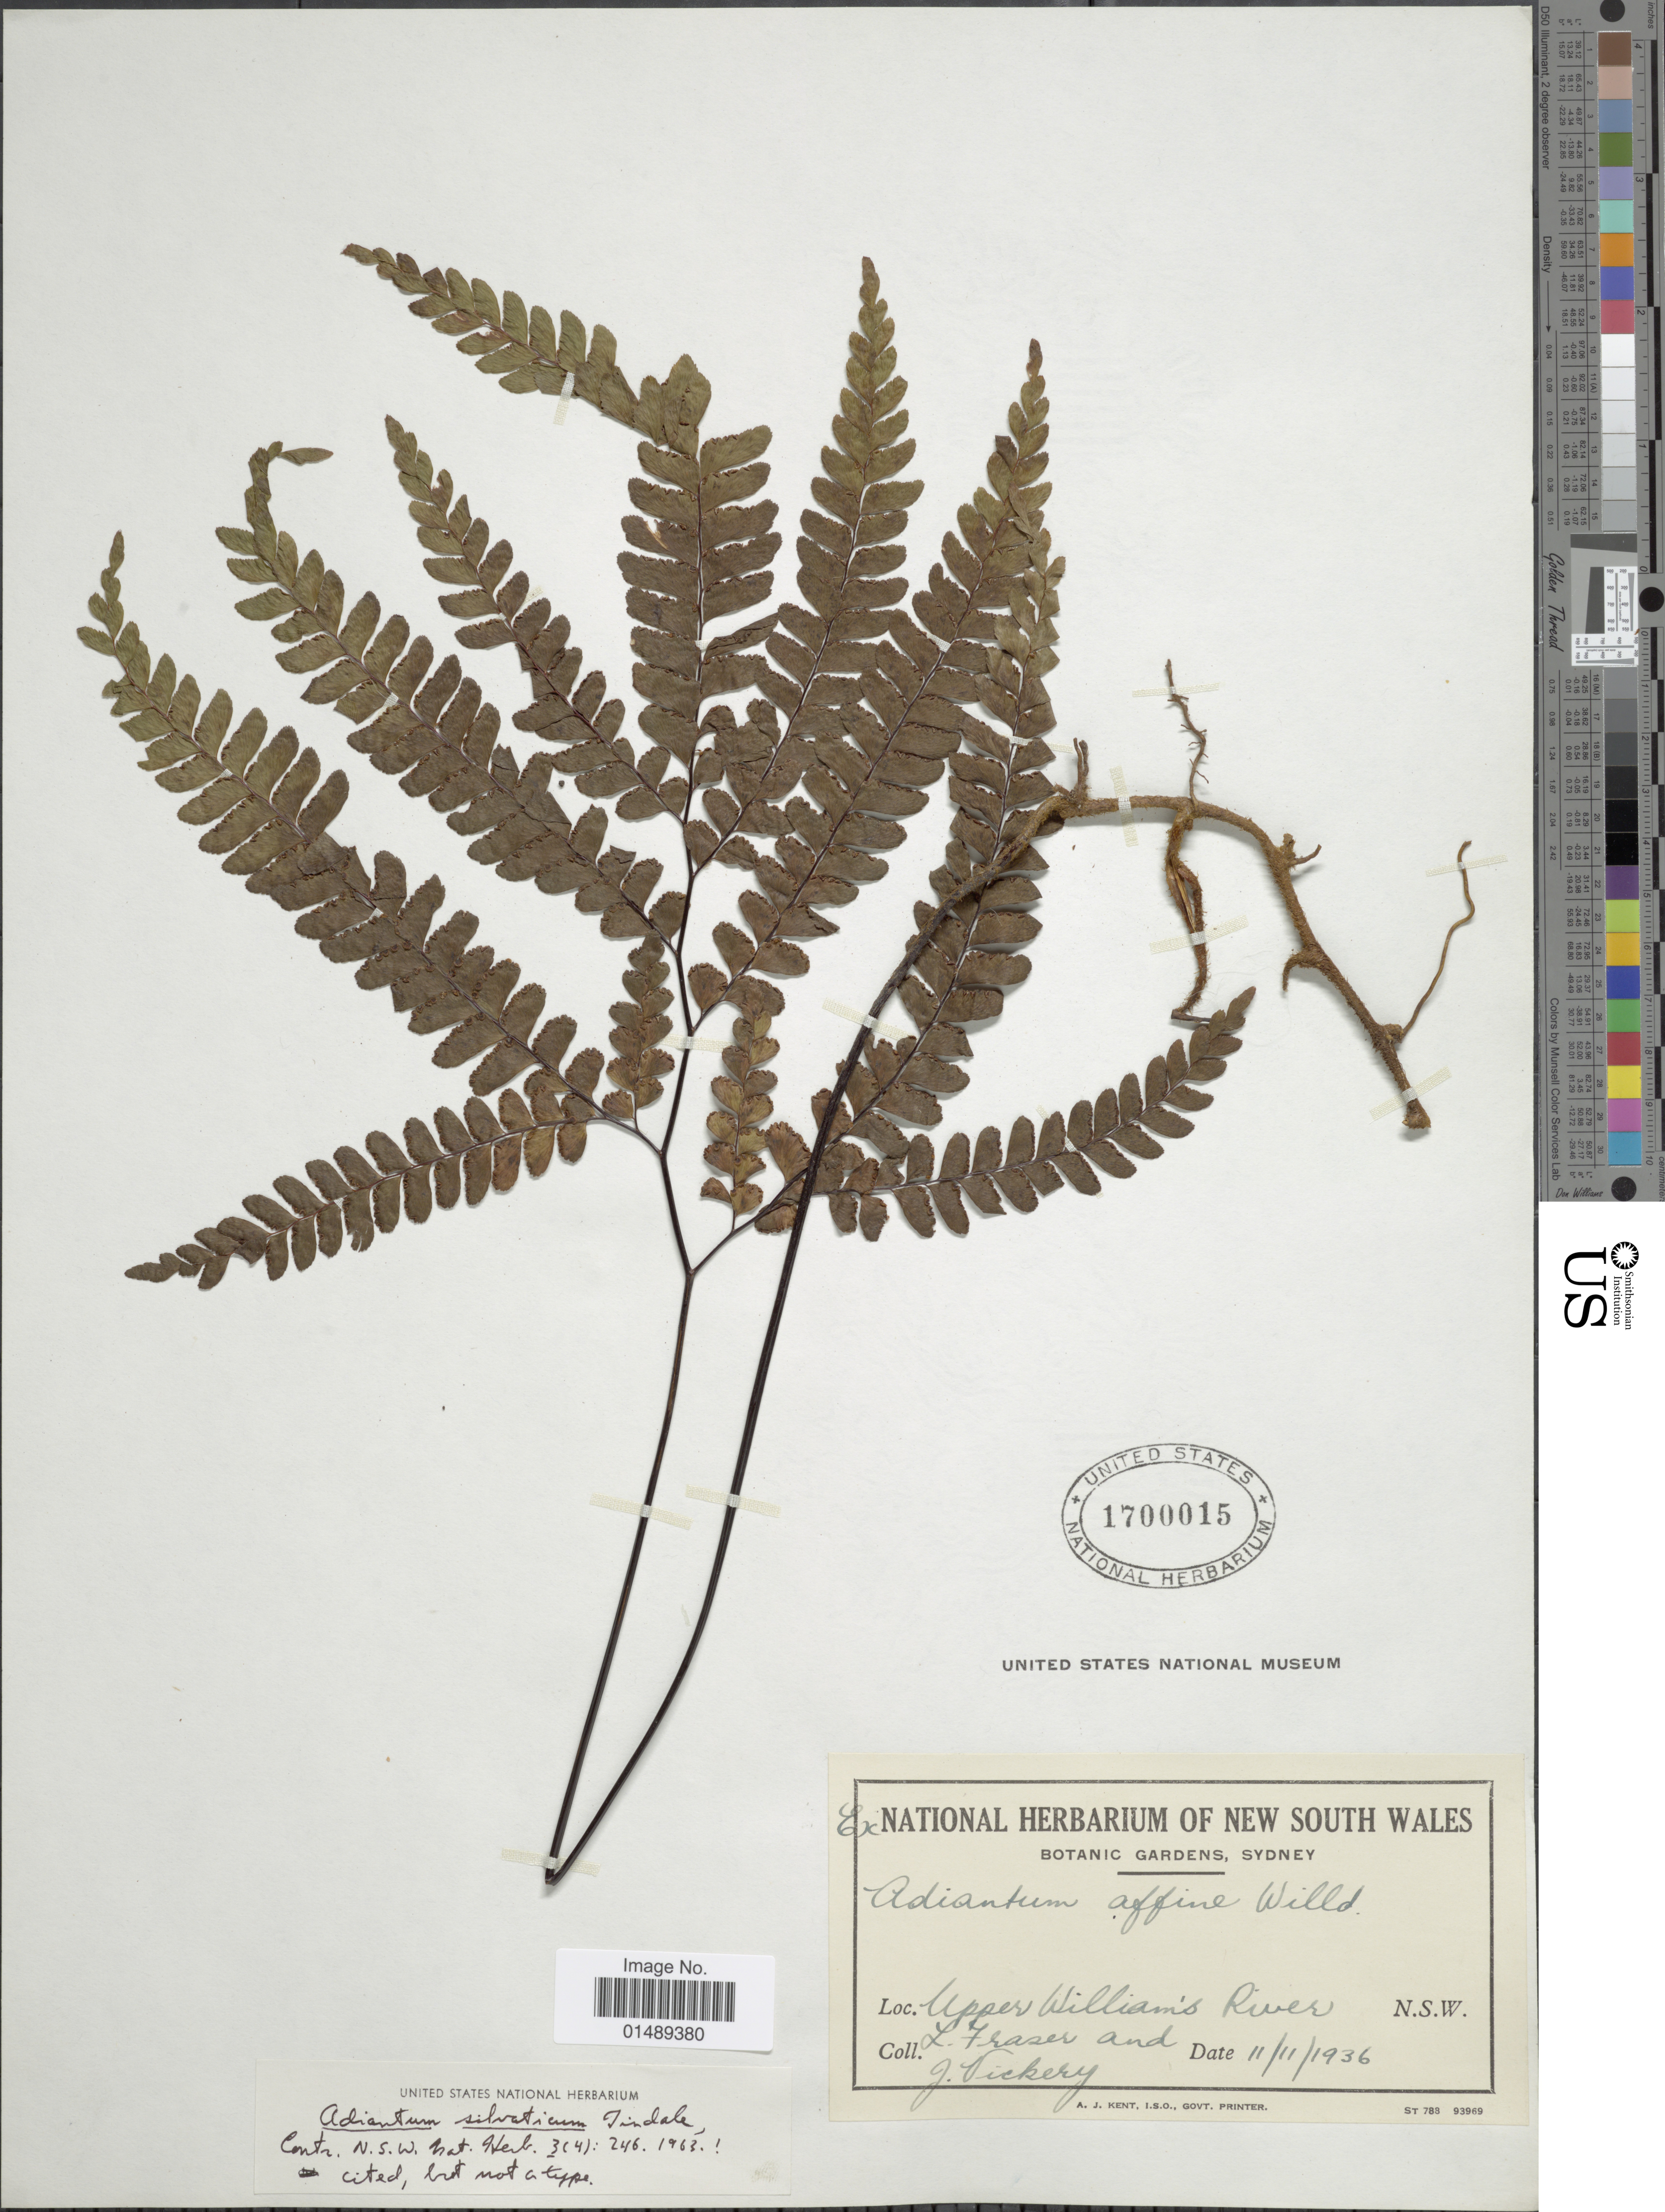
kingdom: Plantae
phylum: Tracheophyta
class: Polypodiopsida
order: Polypodiales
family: Pteridaceae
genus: Adiantum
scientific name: Adiantum sp.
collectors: L. Fraser & J. Vickery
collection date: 1936-11-11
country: Australia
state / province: New South Wales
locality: Upper Williams River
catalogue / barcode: US 1700015